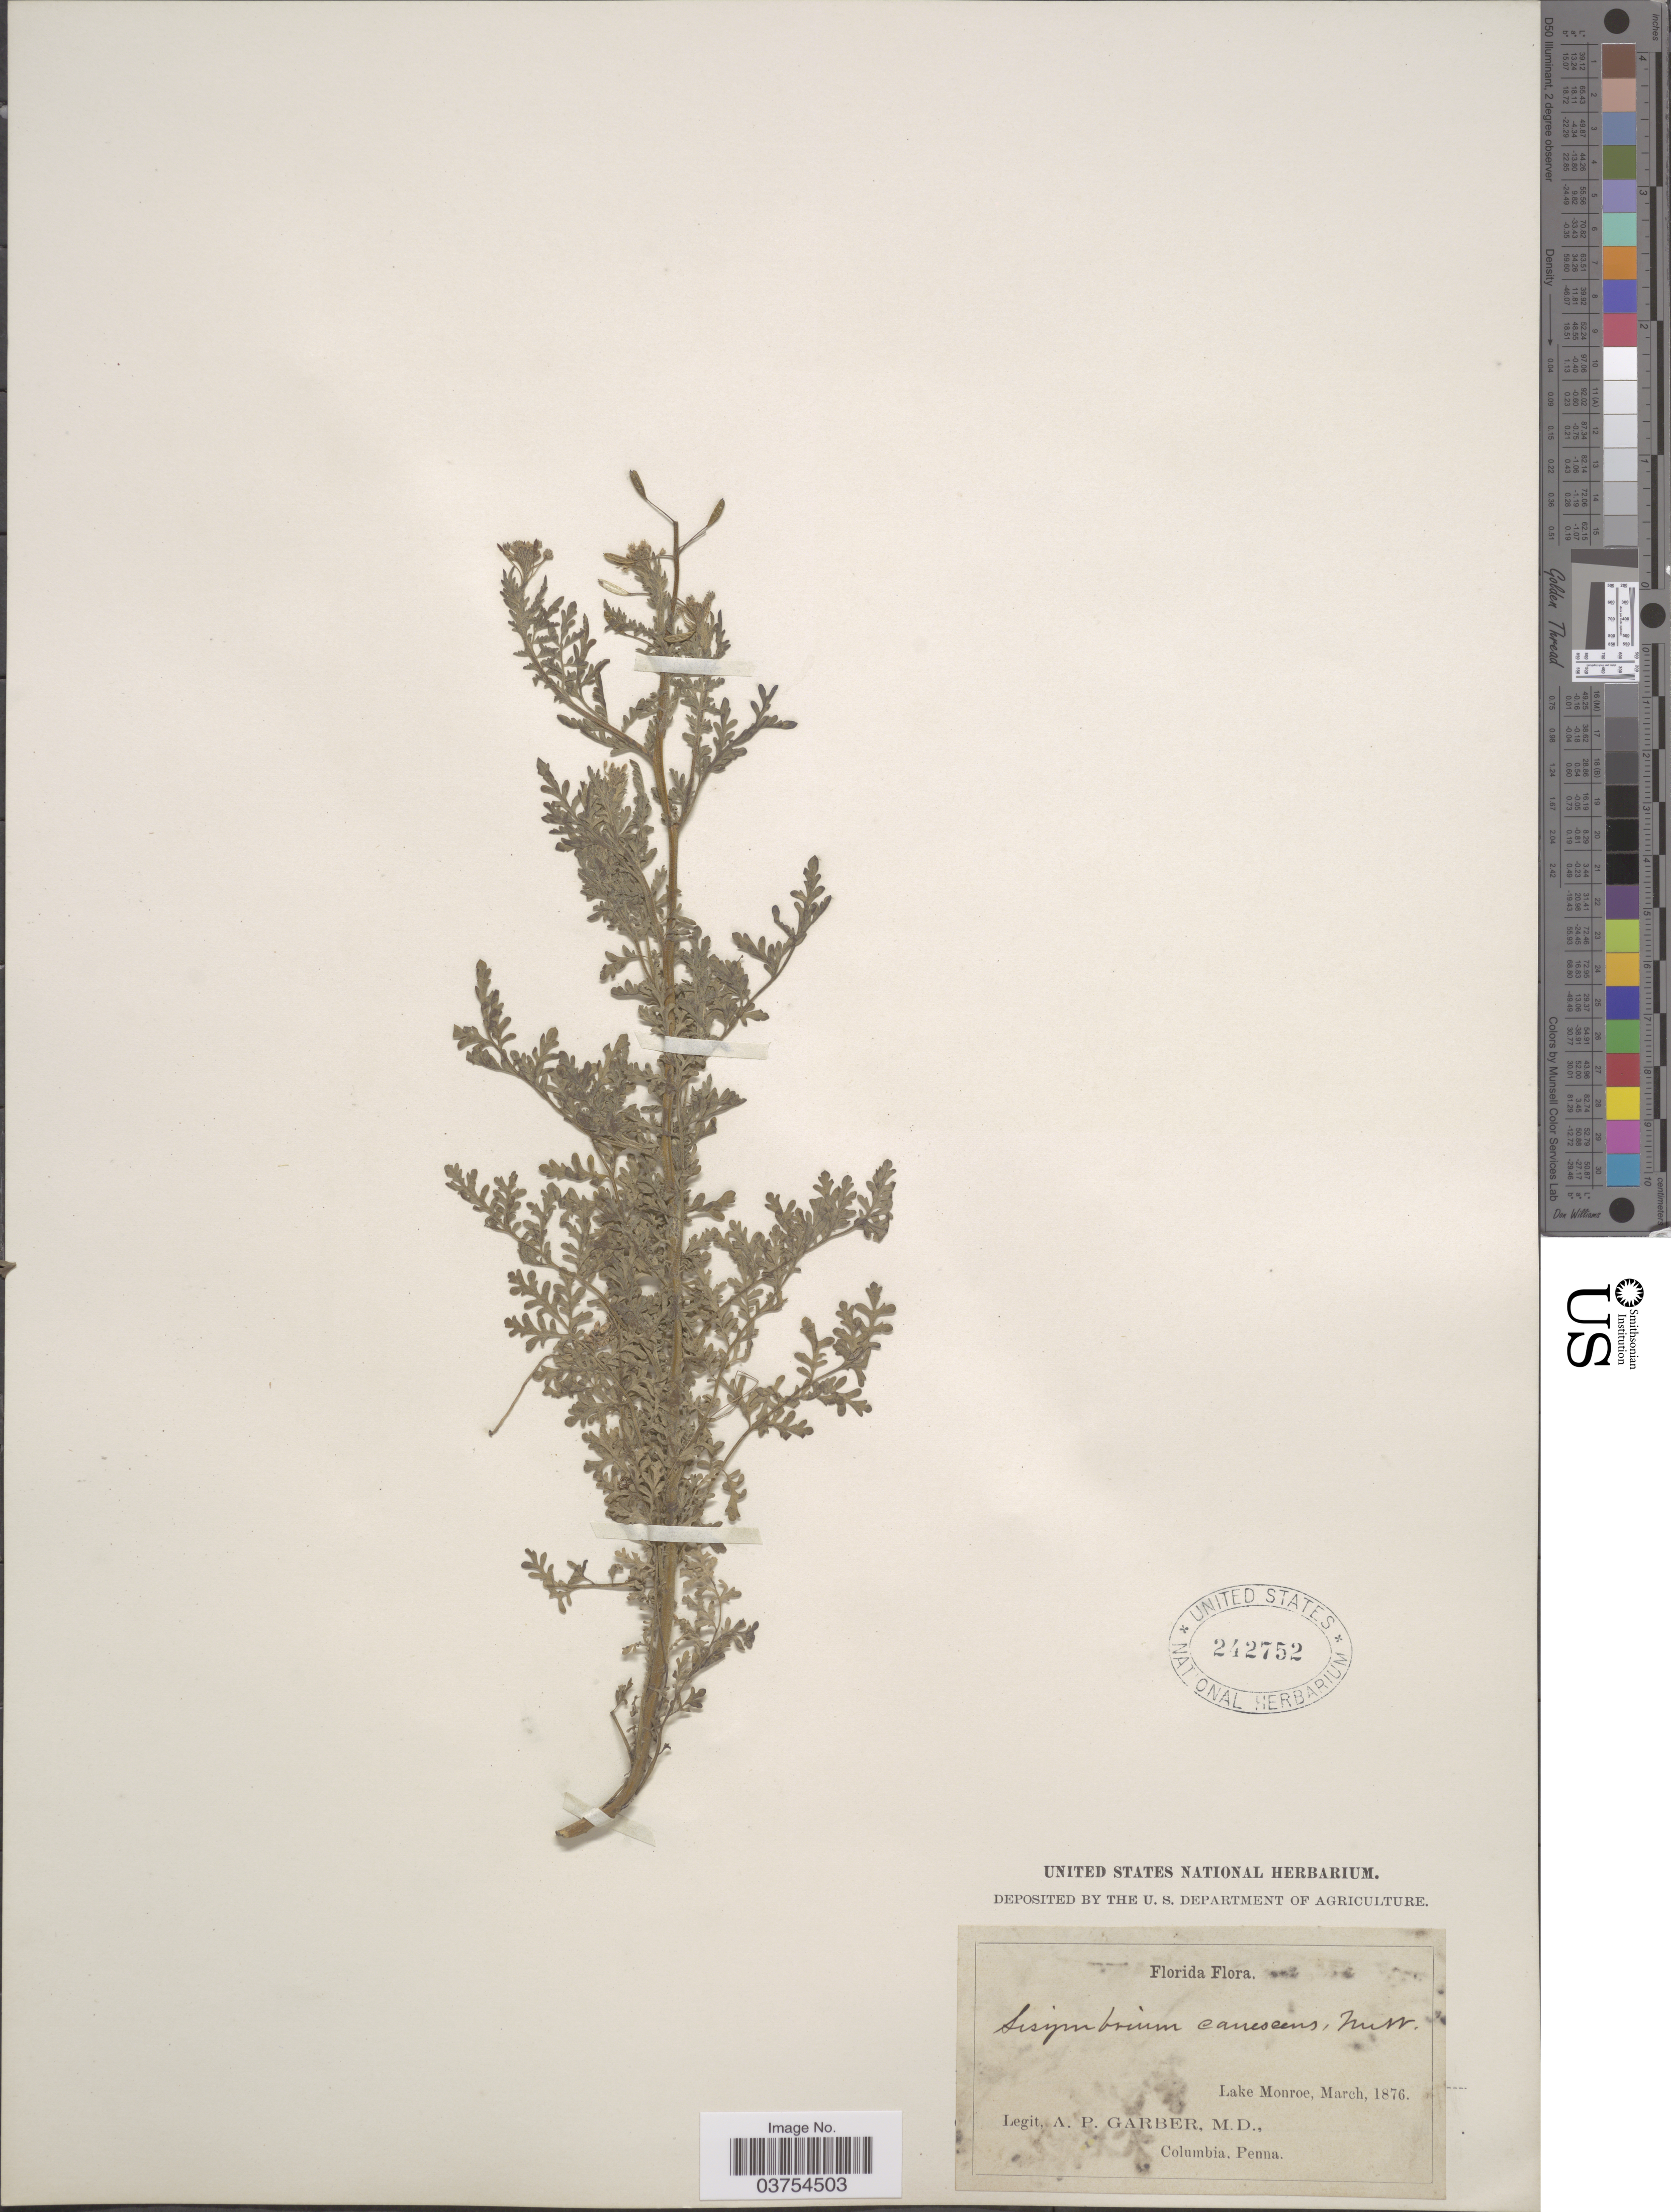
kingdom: Plantae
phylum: Tracheophyta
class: Magnoliopsida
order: Brassicales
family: Brassicaceae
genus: Descurainia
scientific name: Descurainia pinnata subsp. typica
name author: (C.A. Mey.) Detling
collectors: A. P. Garber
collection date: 1876-03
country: United States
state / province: Florida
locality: Lake Monroe.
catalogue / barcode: US 242752